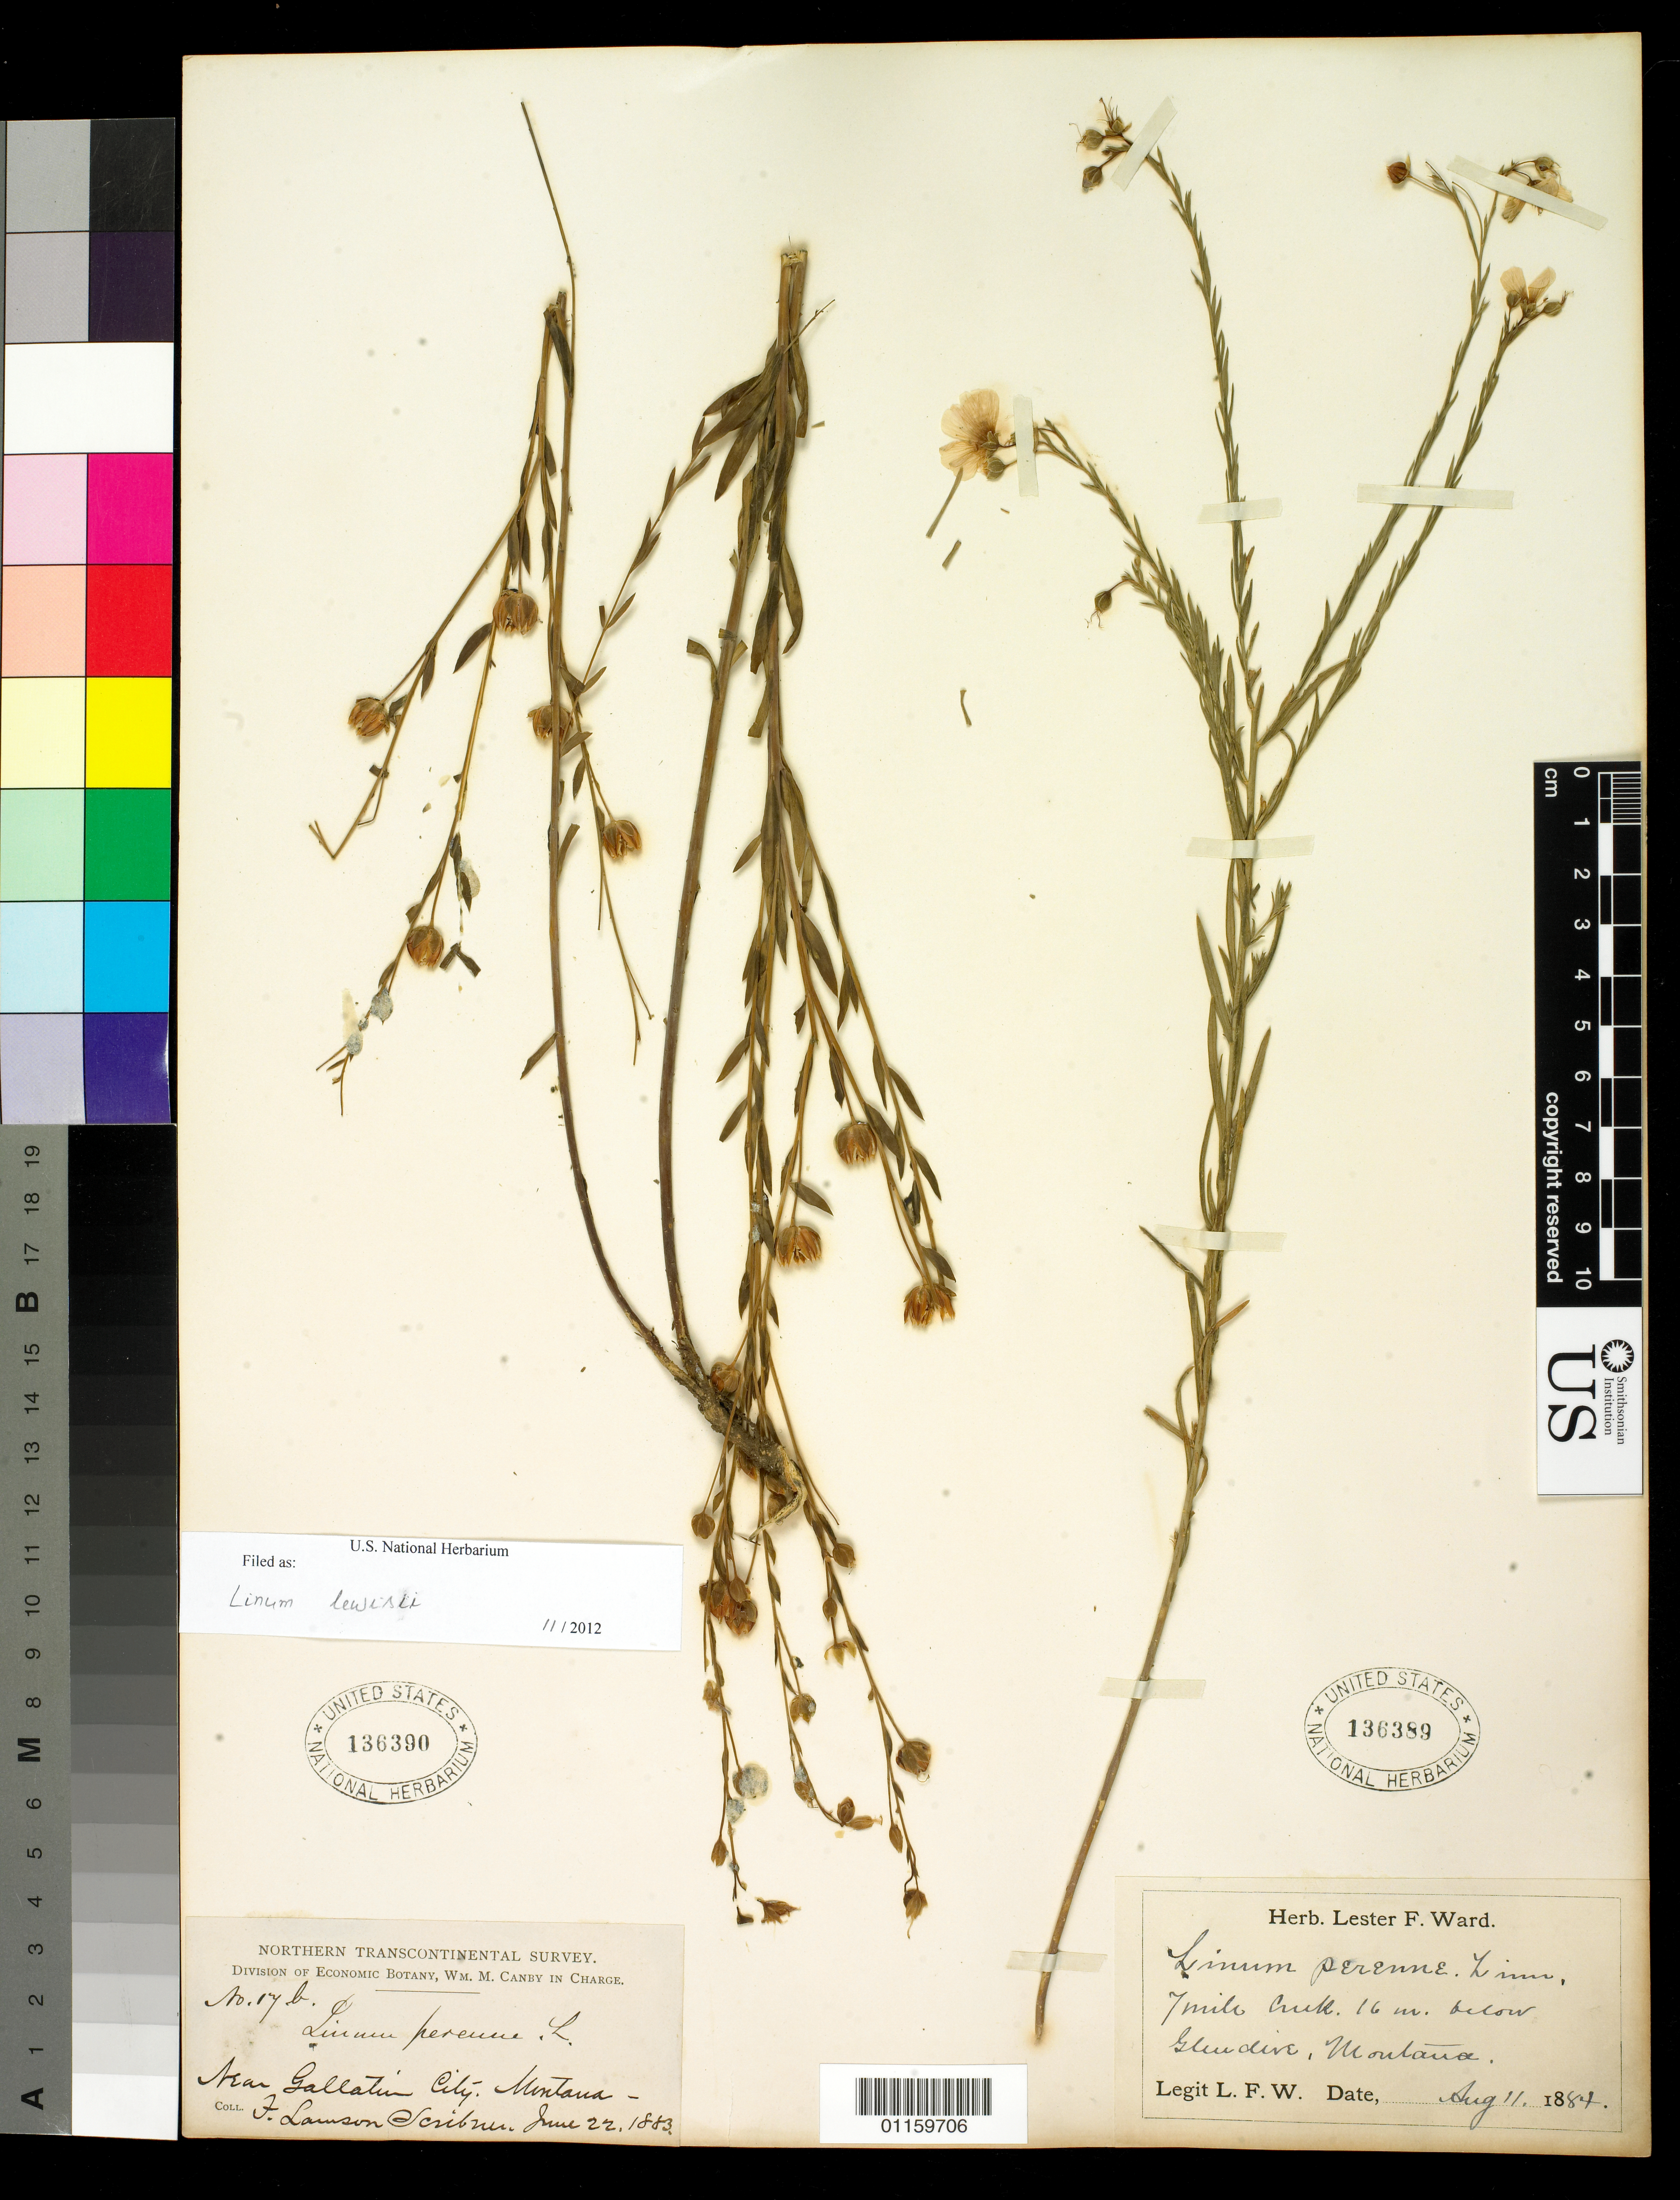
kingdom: Plantae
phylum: Tracheophyta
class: Magnoliopsida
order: Malpighiales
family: Linaceae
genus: Linum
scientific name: Linum lewisii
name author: Pursh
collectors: F. L. Scribner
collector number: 17b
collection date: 1883-06-22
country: United States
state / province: Montana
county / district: Gallatin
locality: Near Gallatin City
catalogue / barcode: US 136390